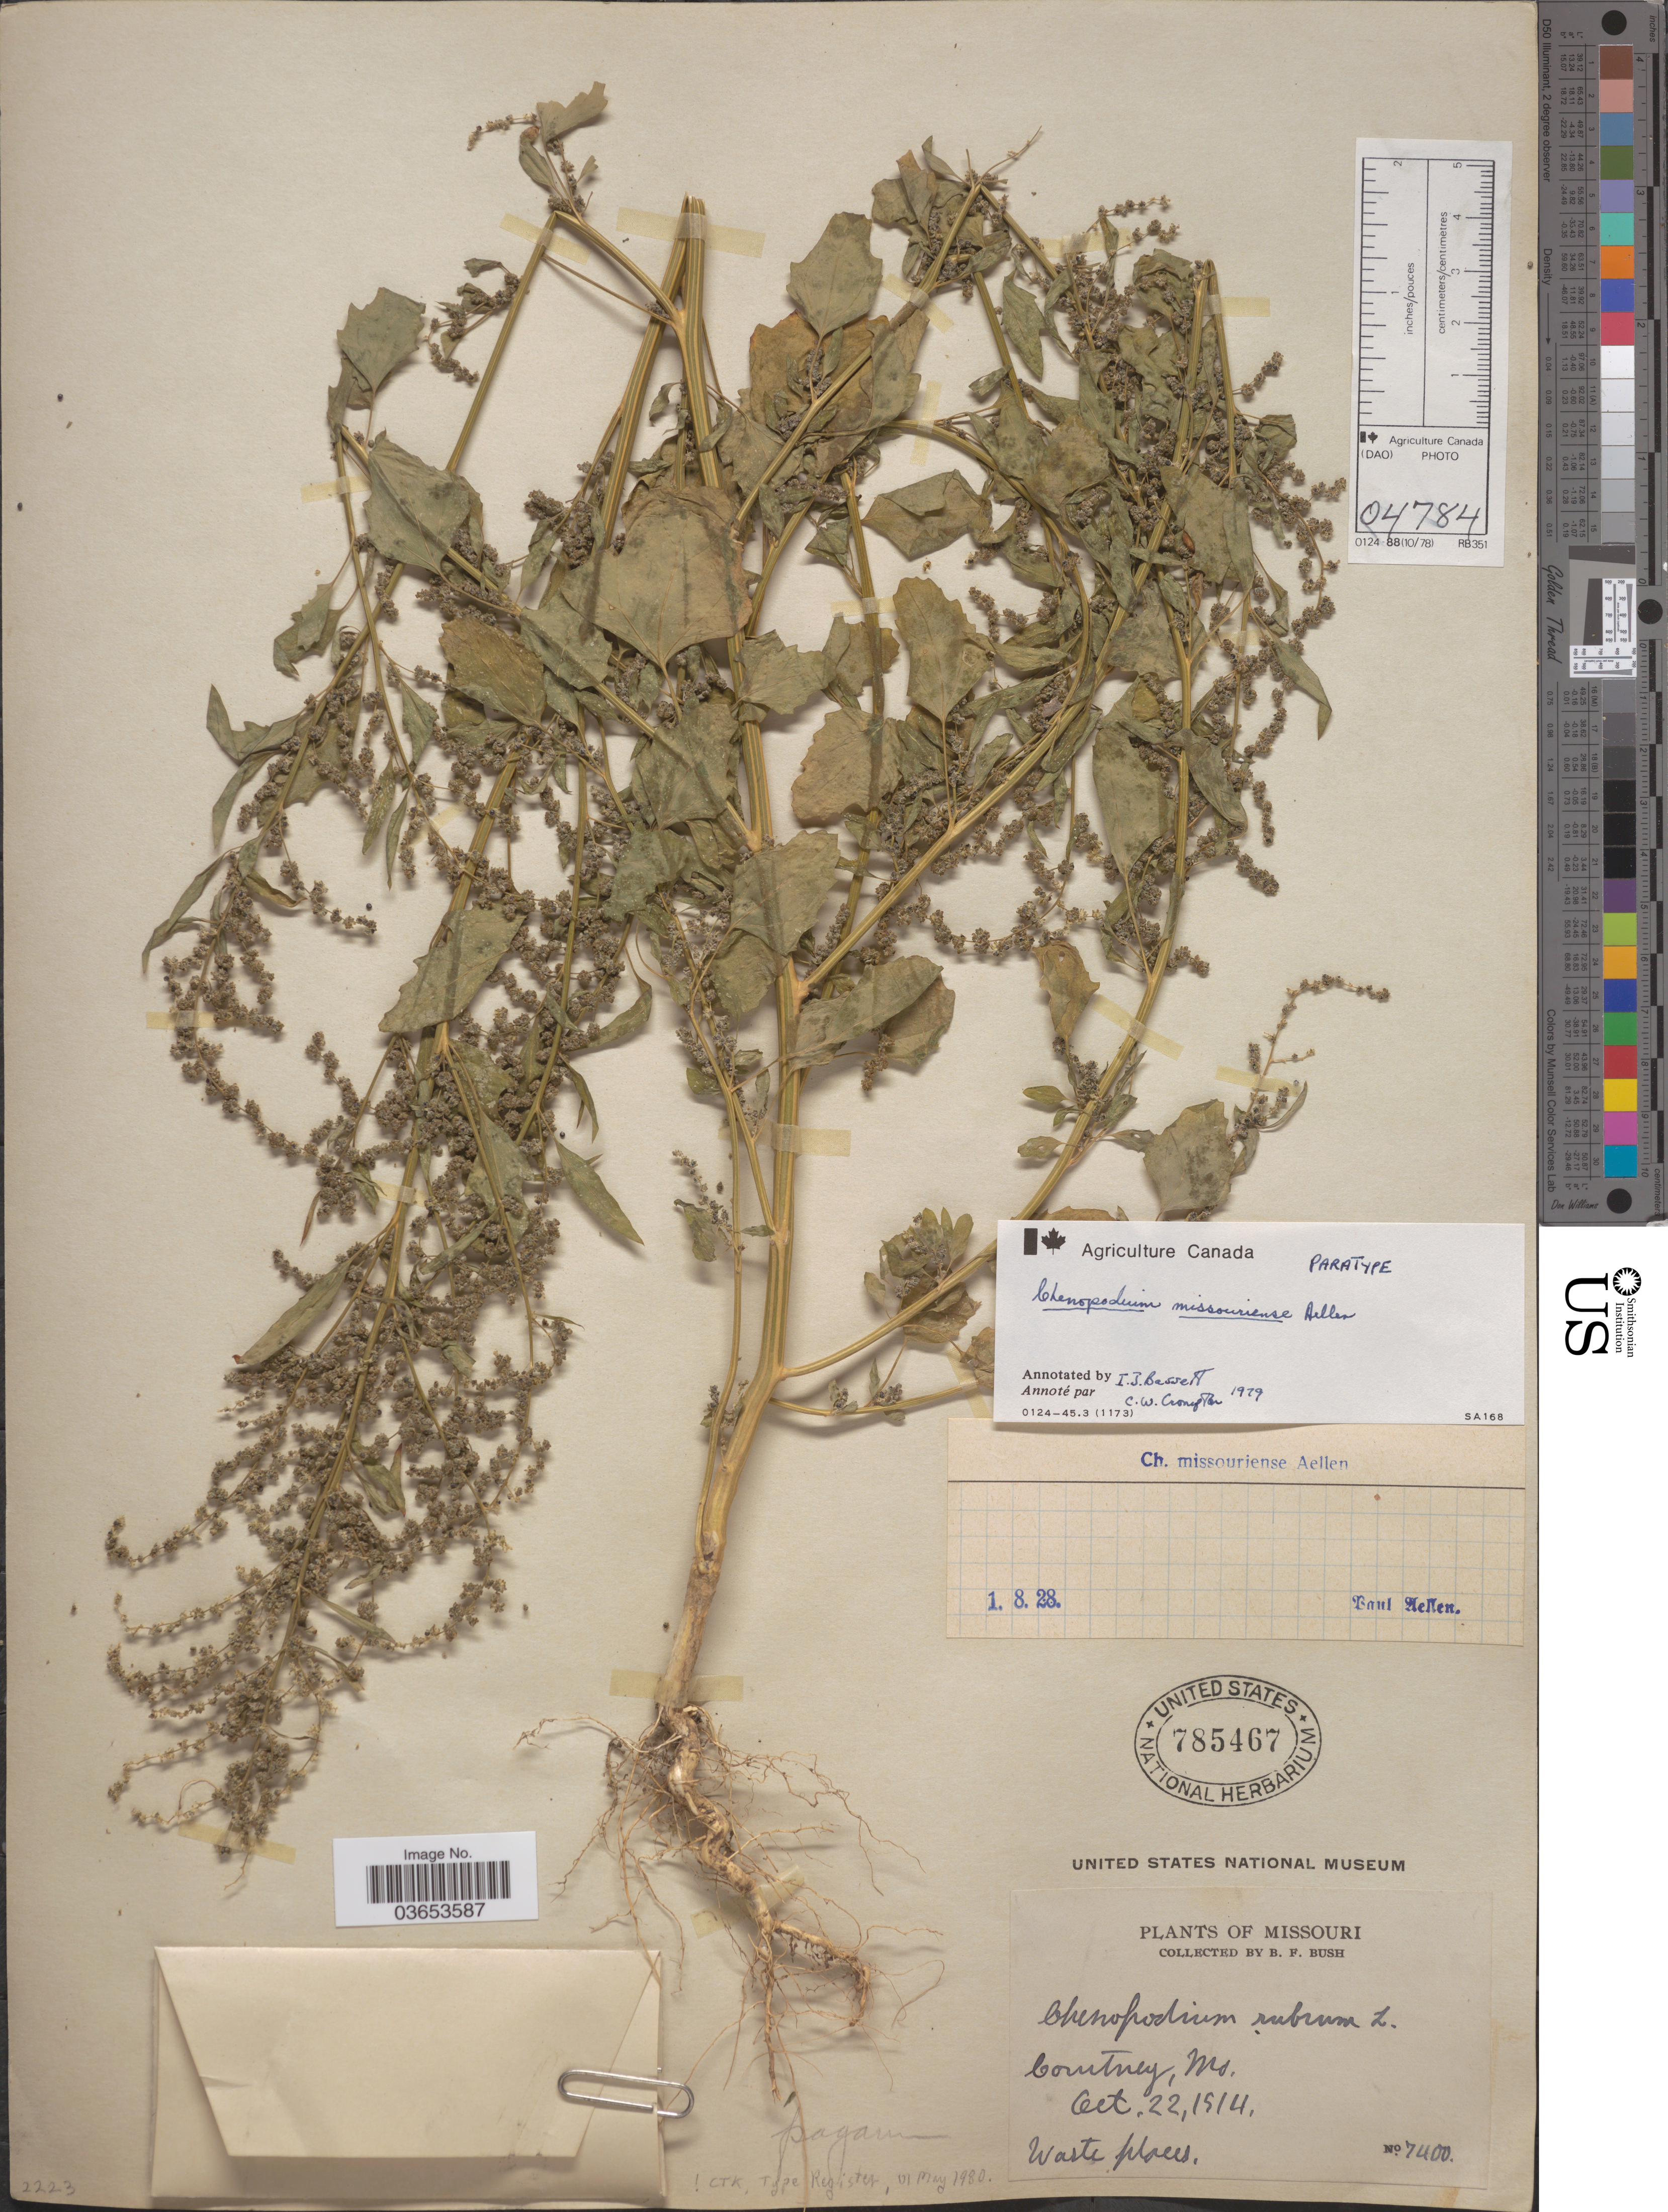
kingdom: Plantae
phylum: Tracheophyta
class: Magnoliopsida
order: Caryophyllales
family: Amaranthaceae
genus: Chenopodium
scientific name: Chenopodium missouriense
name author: Aellen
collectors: B. F. Bush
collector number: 7400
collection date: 1914-10-22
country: United States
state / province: Missouri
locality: Courtney.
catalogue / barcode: US 785467